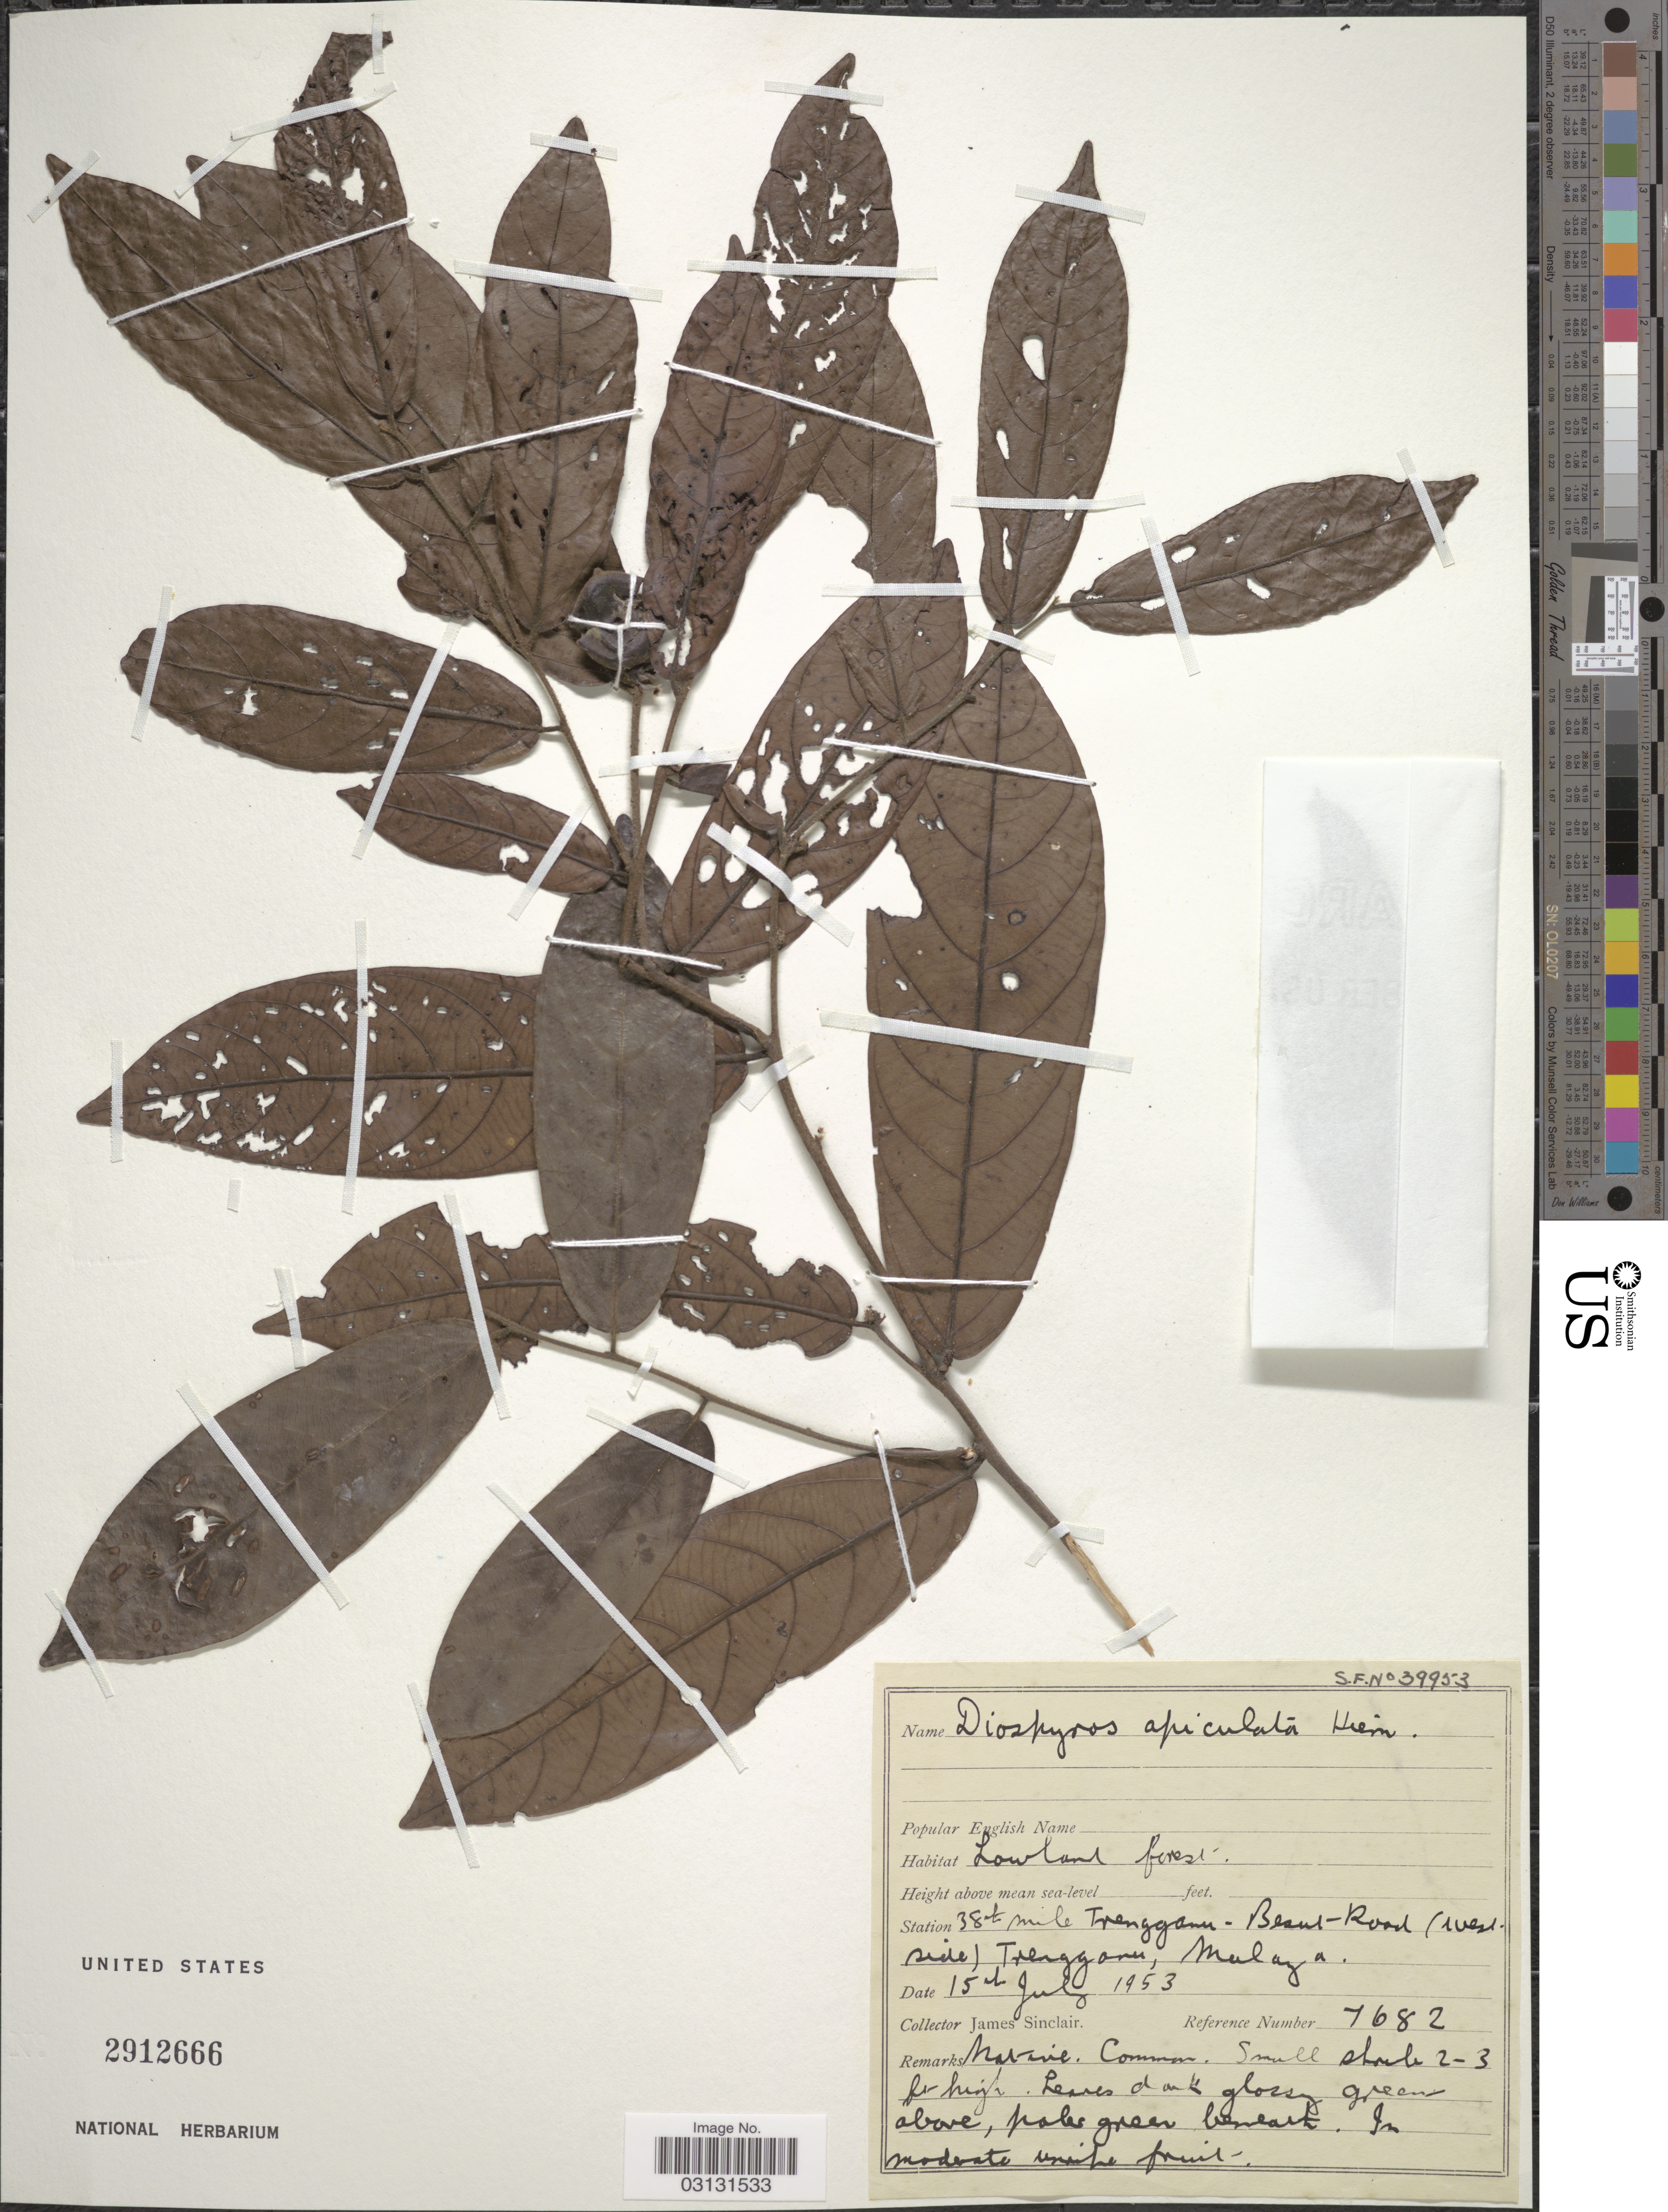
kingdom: Plantae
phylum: Tracheophyta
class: Magnoliopsida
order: Ericales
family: Ebenaceae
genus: Diospyros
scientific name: Diospyros apiculata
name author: Hiern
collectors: J. Sinclair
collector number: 7682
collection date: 1953-07-15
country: Malaysia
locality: Station 38th mile Trengganu-Beaut-Road (west-side) Trennganu, Malaya.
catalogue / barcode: US 2912666